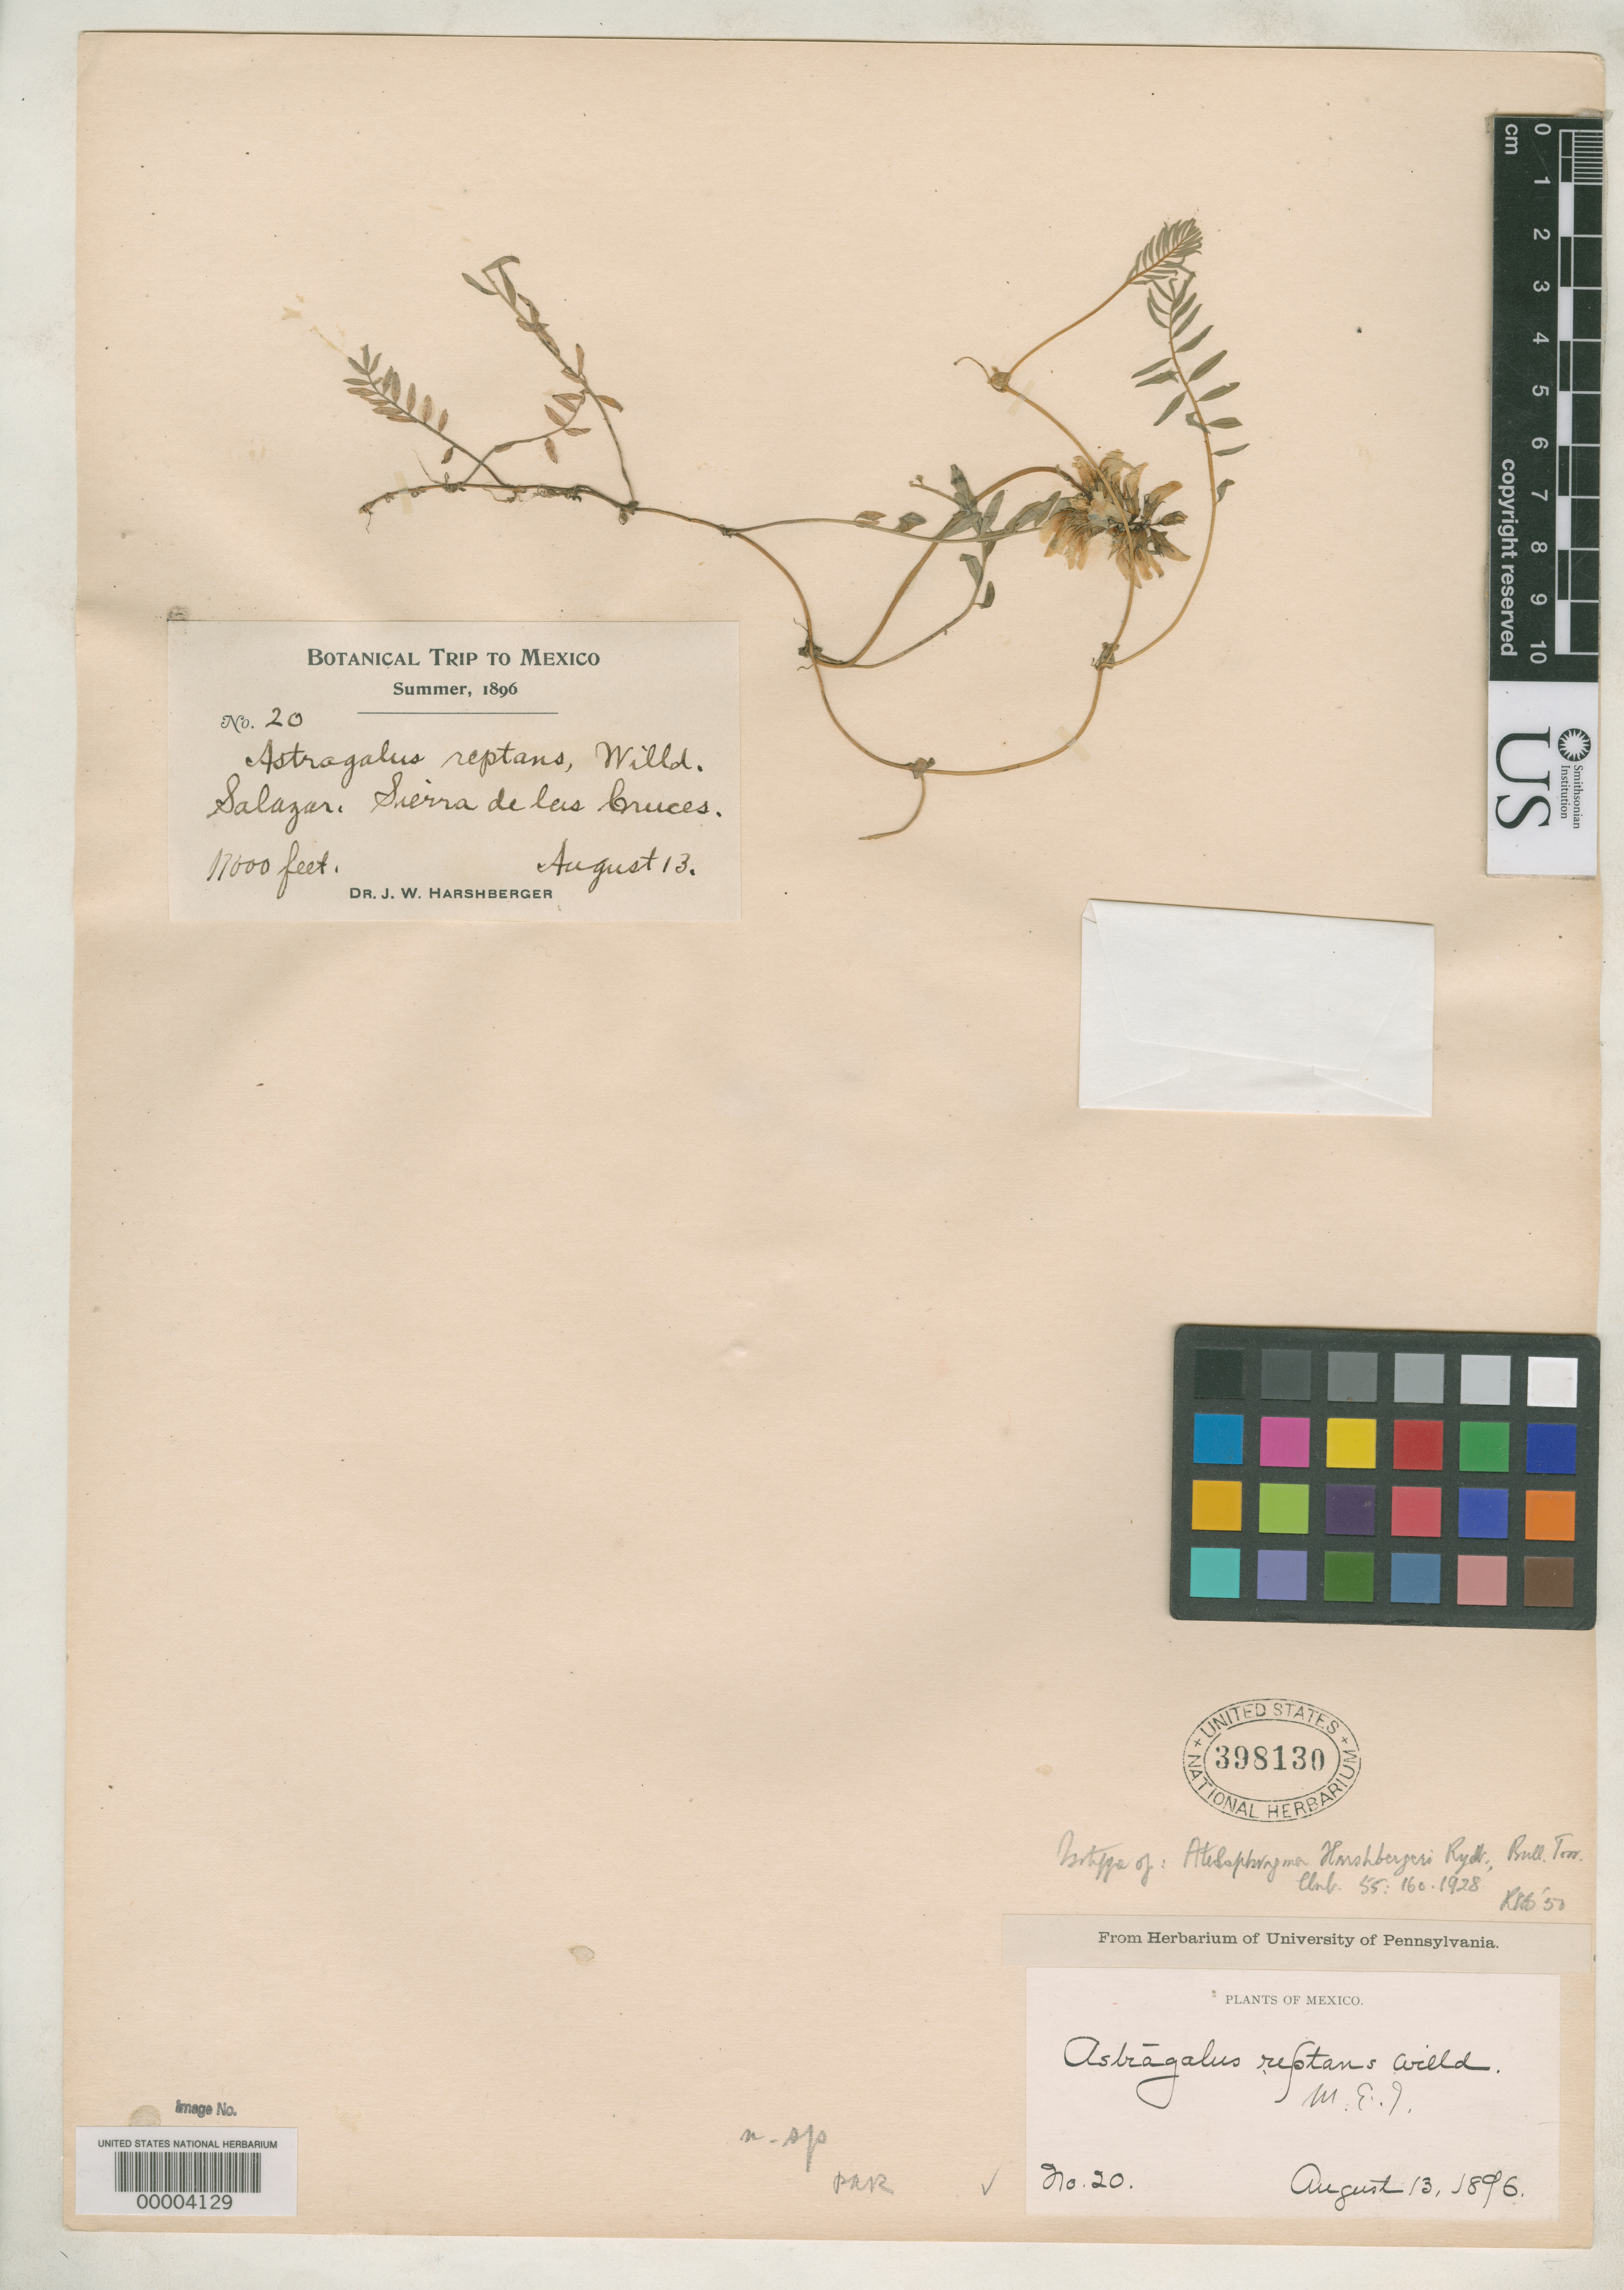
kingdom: Plantae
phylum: Tracheophyta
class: Magnoliopsida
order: Fabales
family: Fabaceae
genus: Atelophragma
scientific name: Atelophragma harshbergeri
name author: Rydb.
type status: Isotype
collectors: J. W. Harshberger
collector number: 20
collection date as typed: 13 Aug 1896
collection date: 1896-08-13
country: Mexico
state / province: Distrito Federal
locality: Sierra de las Cruces, Salazar.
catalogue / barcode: US 398130